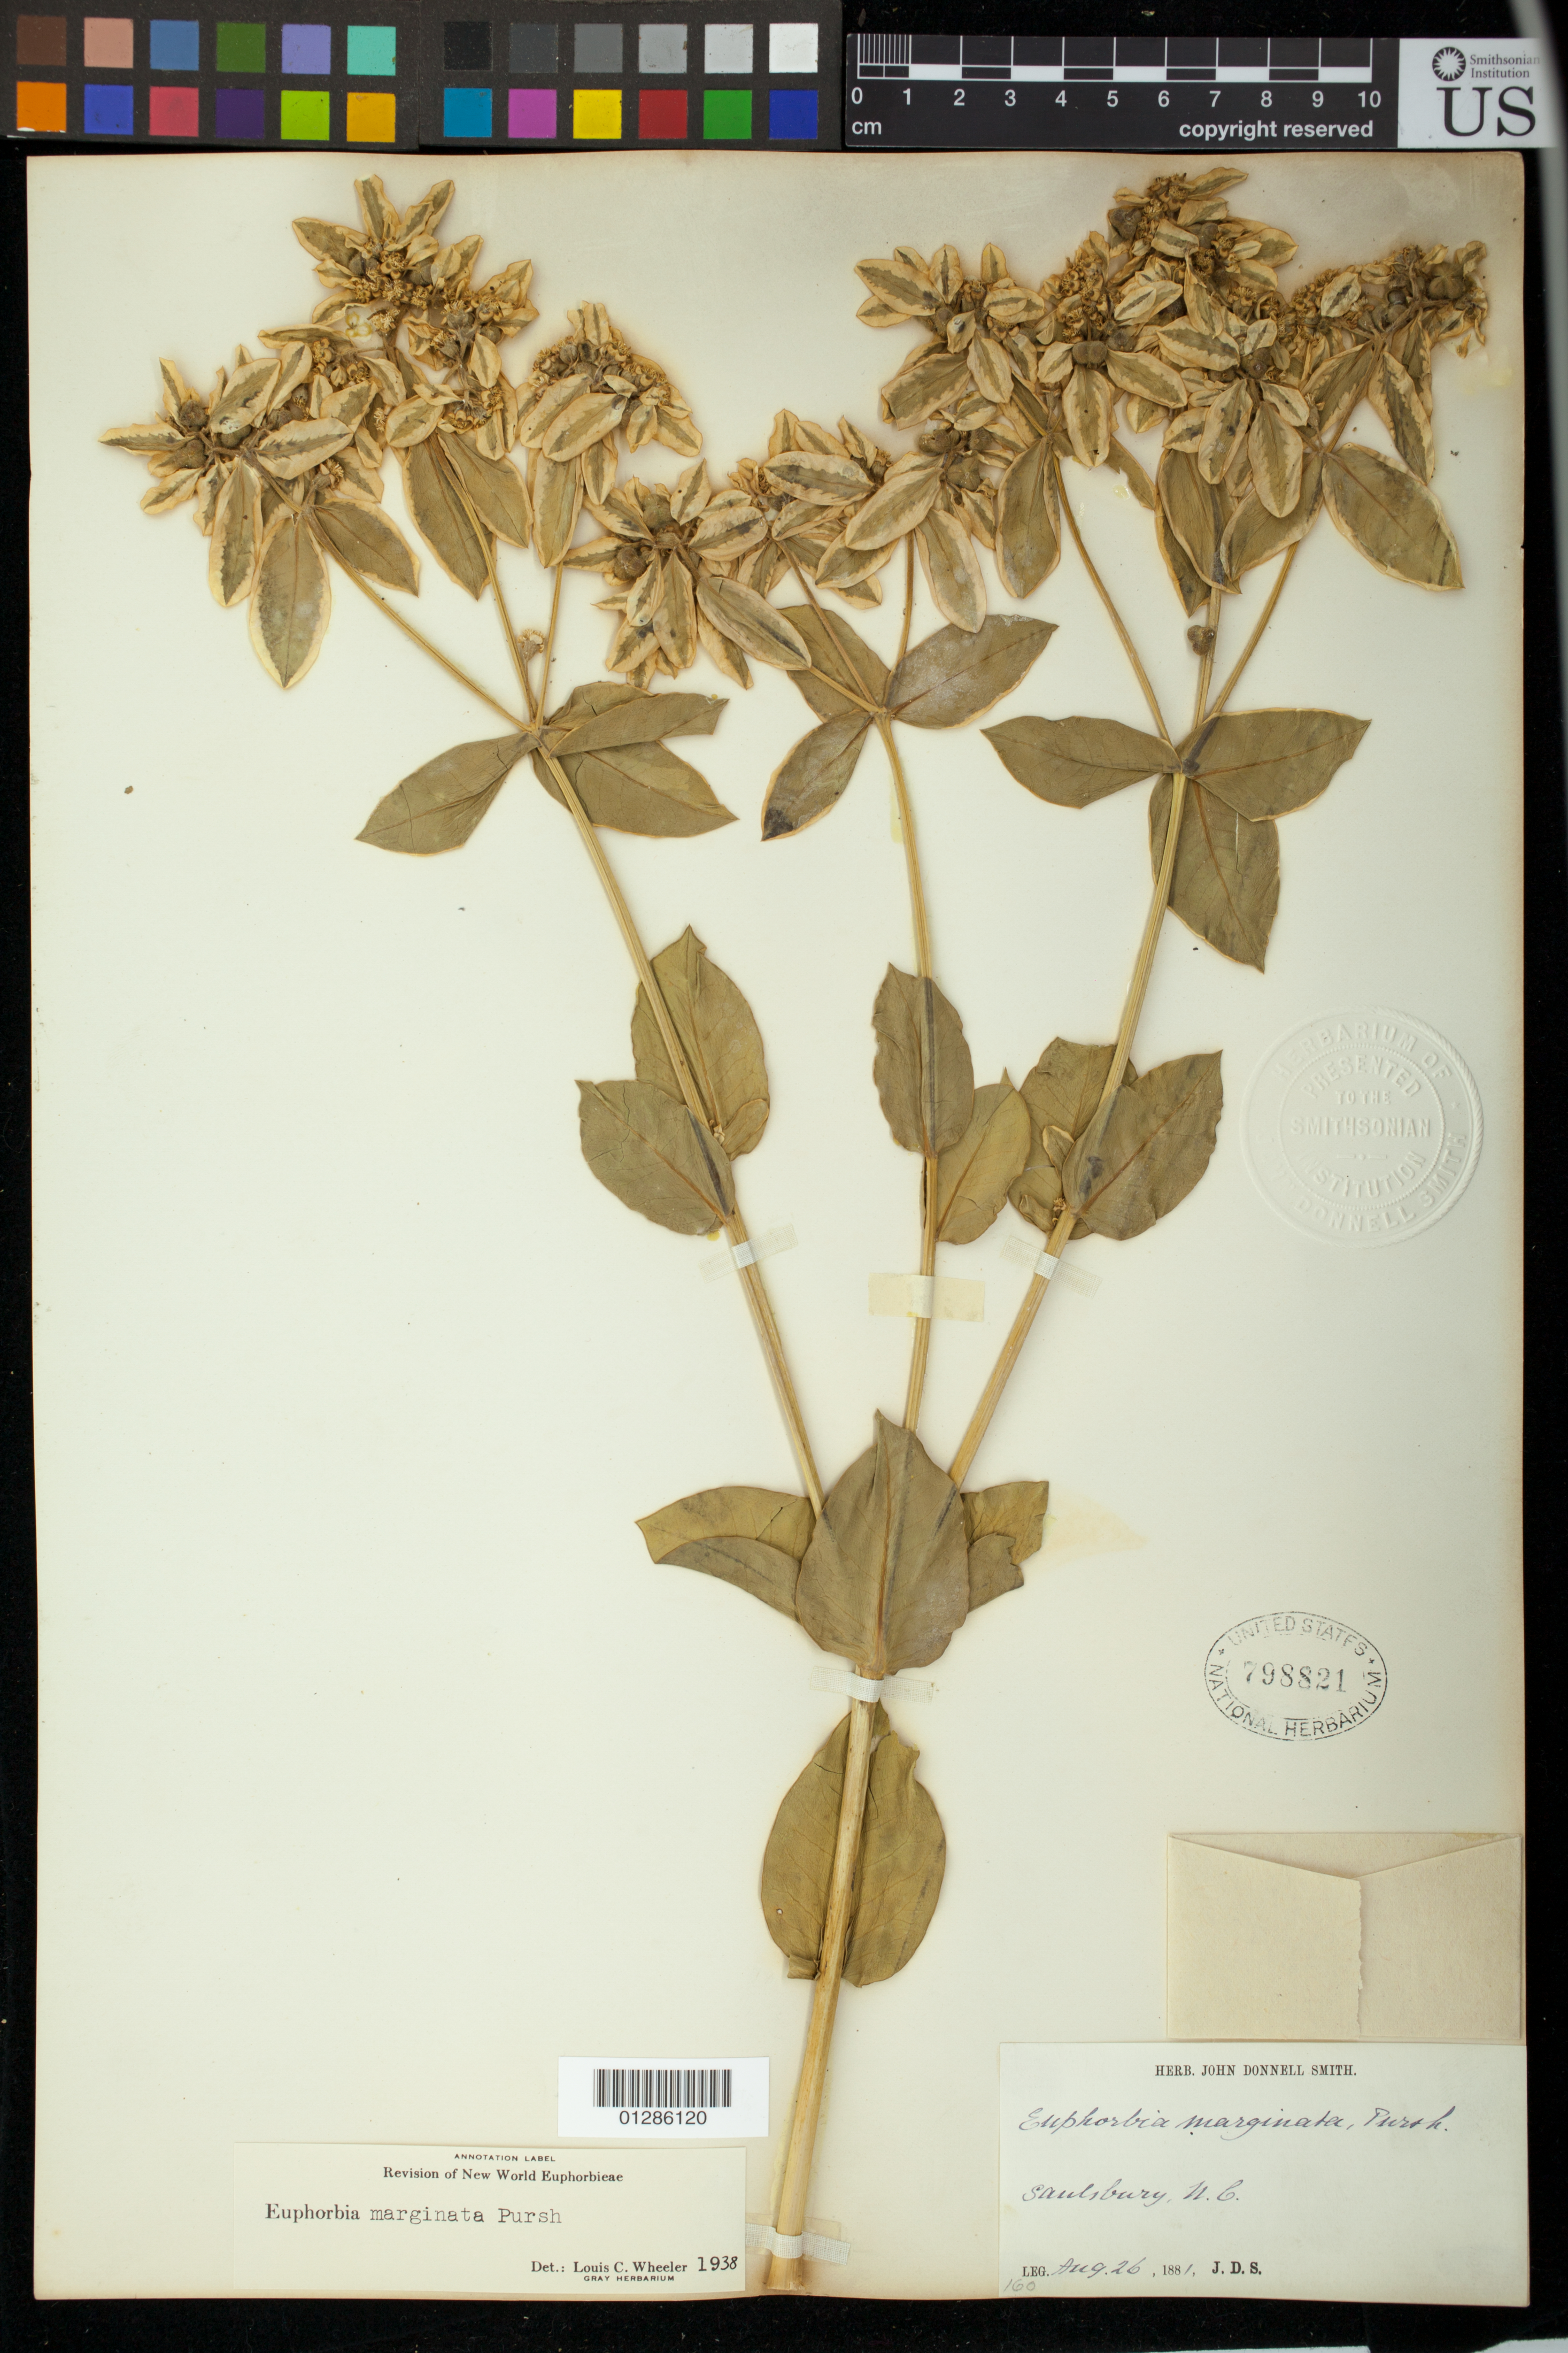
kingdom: Plantae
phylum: Tracheophyta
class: Magnoliopsida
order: Malpighiales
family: Euphorbiaceae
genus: Euphorbia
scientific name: Euphorbia marginata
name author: Pursh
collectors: J. Donnell Smith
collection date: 1881-08-26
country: United States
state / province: North Carolina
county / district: Rowan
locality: Saulsbury [Salisbury]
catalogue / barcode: US 798821